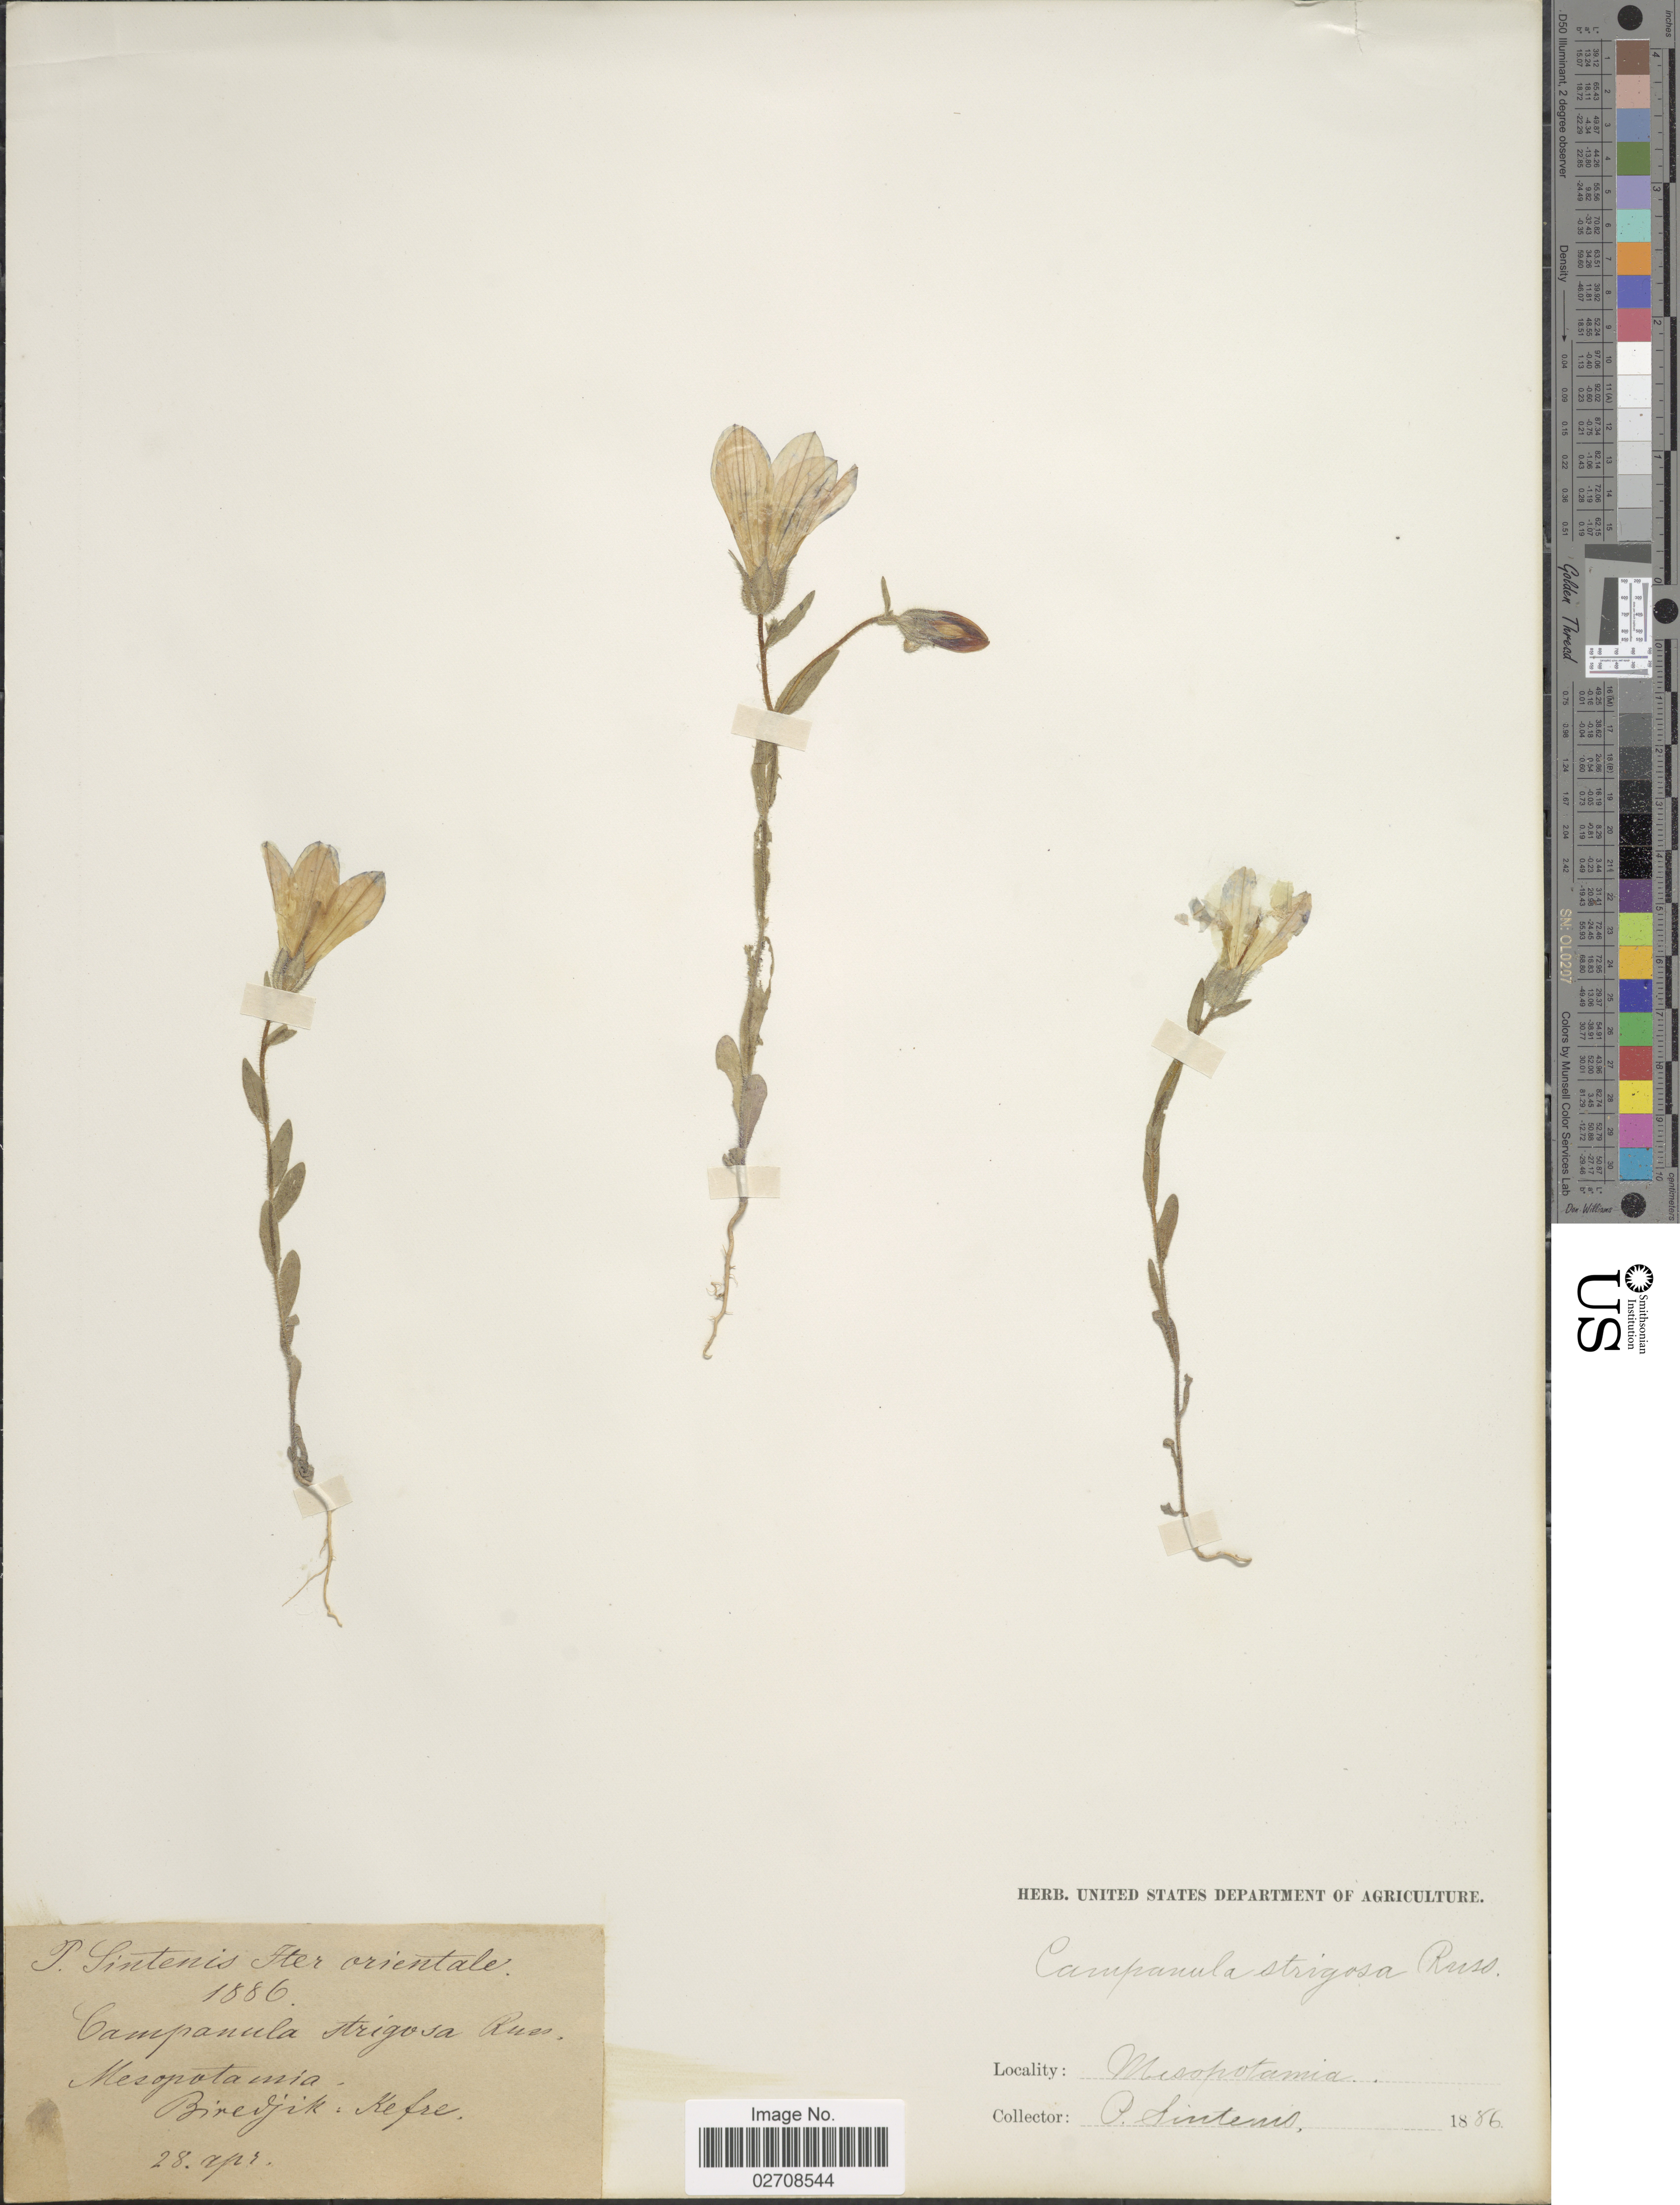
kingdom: Plantae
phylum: Tracheophyta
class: Magnoliopsida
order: Asterales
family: Campanulaceae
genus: Campanula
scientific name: Campanula strigosa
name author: Banks & Sol.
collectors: P. Sintenis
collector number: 479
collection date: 1888-04-28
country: Turkey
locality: Mesopotamia, Biredjik, Kefre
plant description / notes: This collection is part of Paul Sintenis' “Iter Orientale 1888” trip, and the collector number is 479.